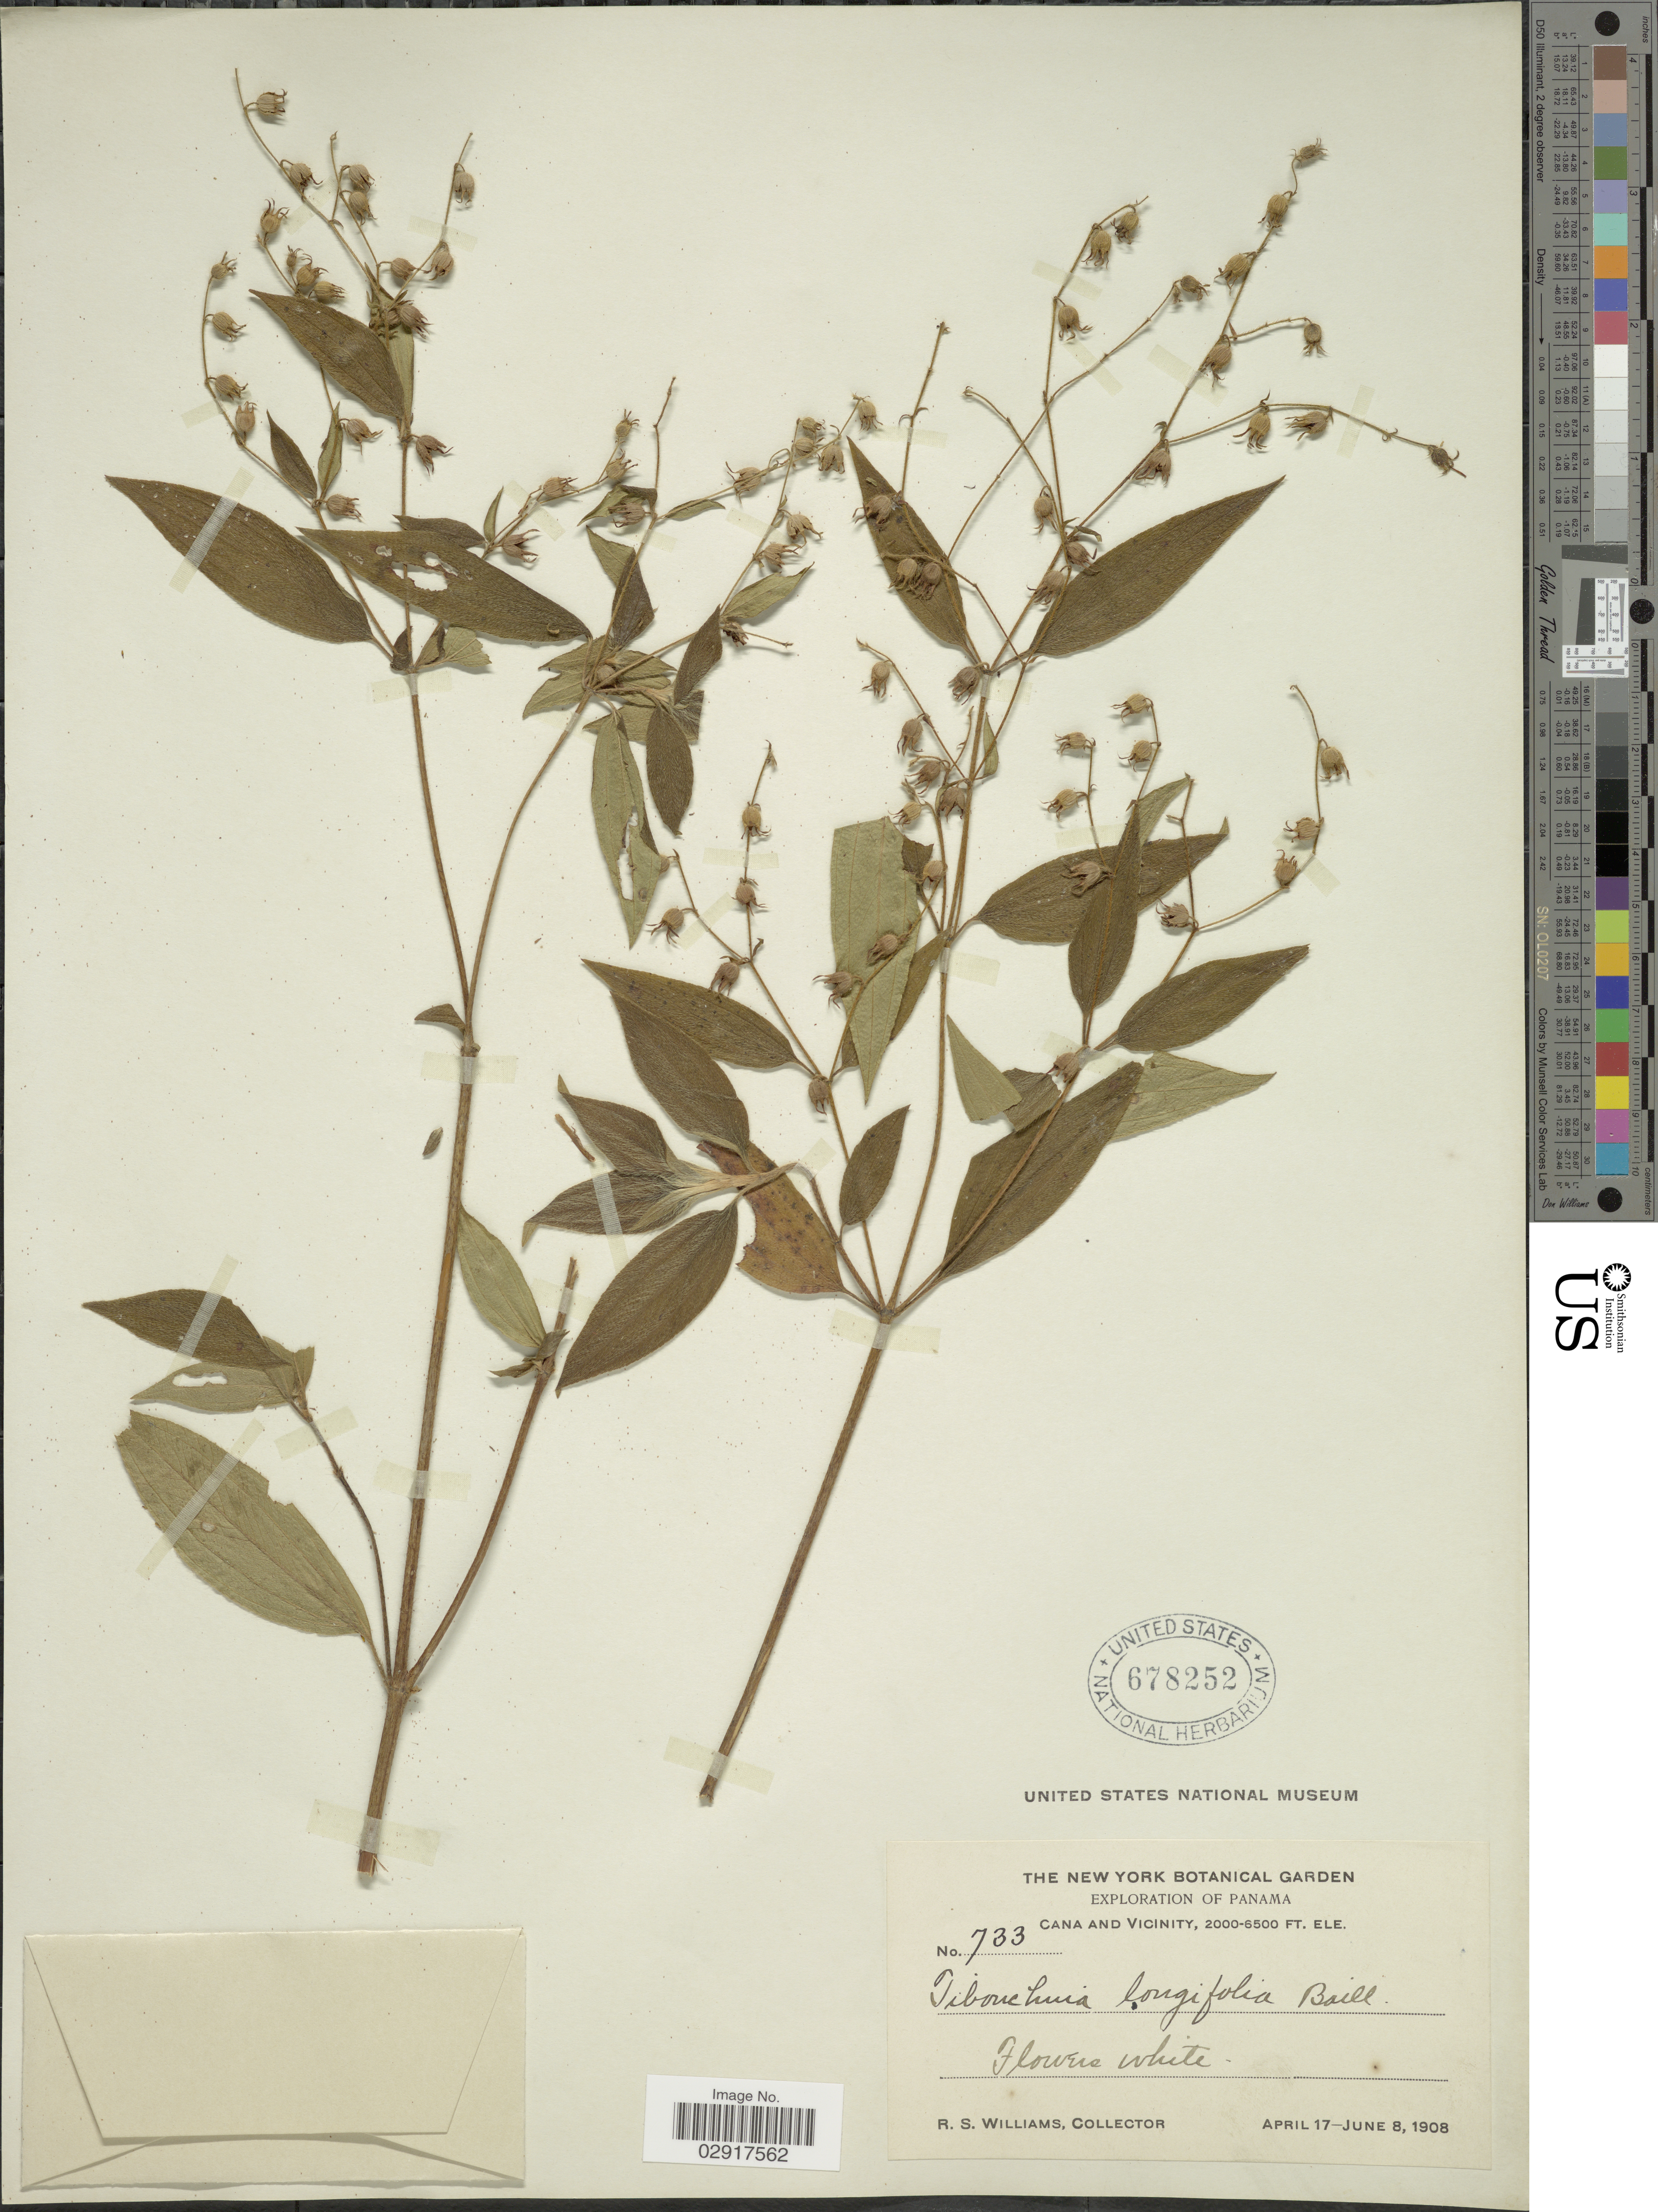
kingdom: Plantae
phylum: Tracheophyta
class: Magnoliopsida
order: Myrtales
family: Melastomataceae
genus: Chaetogastra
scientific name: Chaetogastra longifolia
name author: (Vahl) DC.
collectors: R. S. Williams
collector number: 733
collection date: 1908-04-17/1908-06-08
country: Panama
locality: Cana and Vicinity.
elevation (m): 610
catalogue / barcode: US 678252